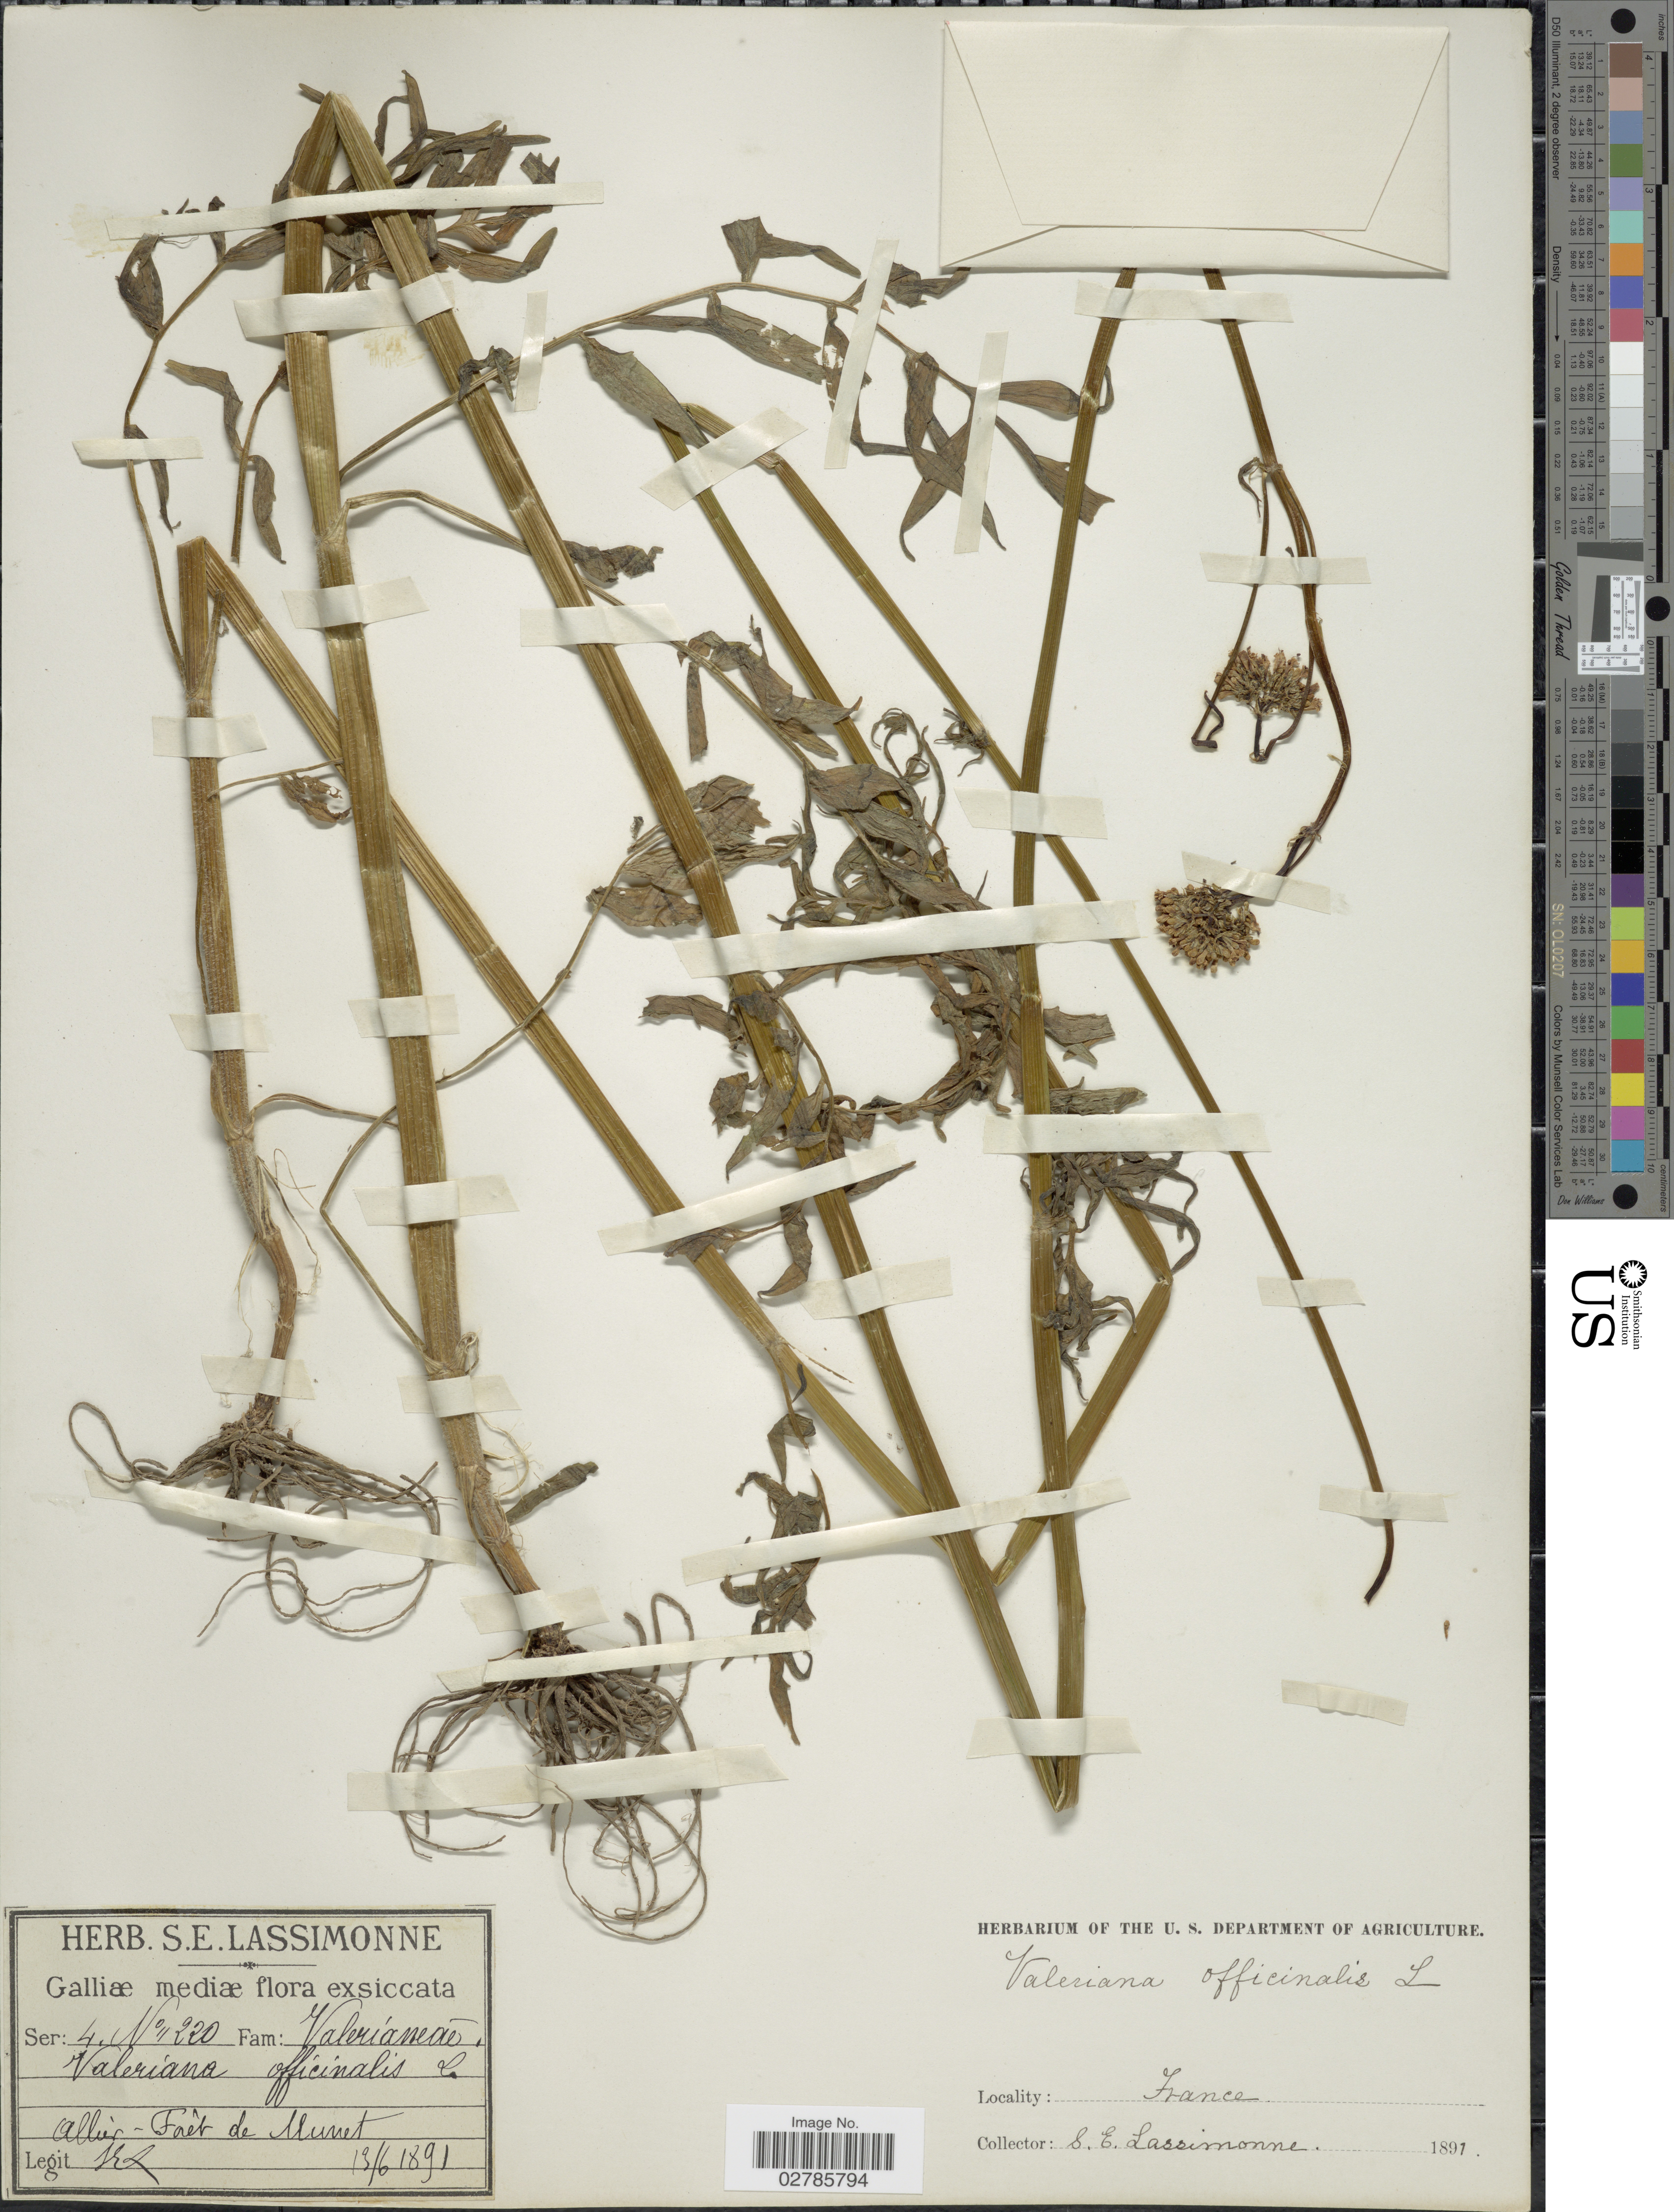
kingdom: Plantae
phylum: Tracheophyta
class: Magnoliopsida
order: Dipsacales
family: Caprifoliaceae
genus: Valeriana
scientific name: Valeriana officinalis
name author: L.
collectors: S. Lassimonne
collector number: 220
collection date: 1891-06-13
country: France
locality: Galliæ mediæ. Allier - Forêt de Munet.